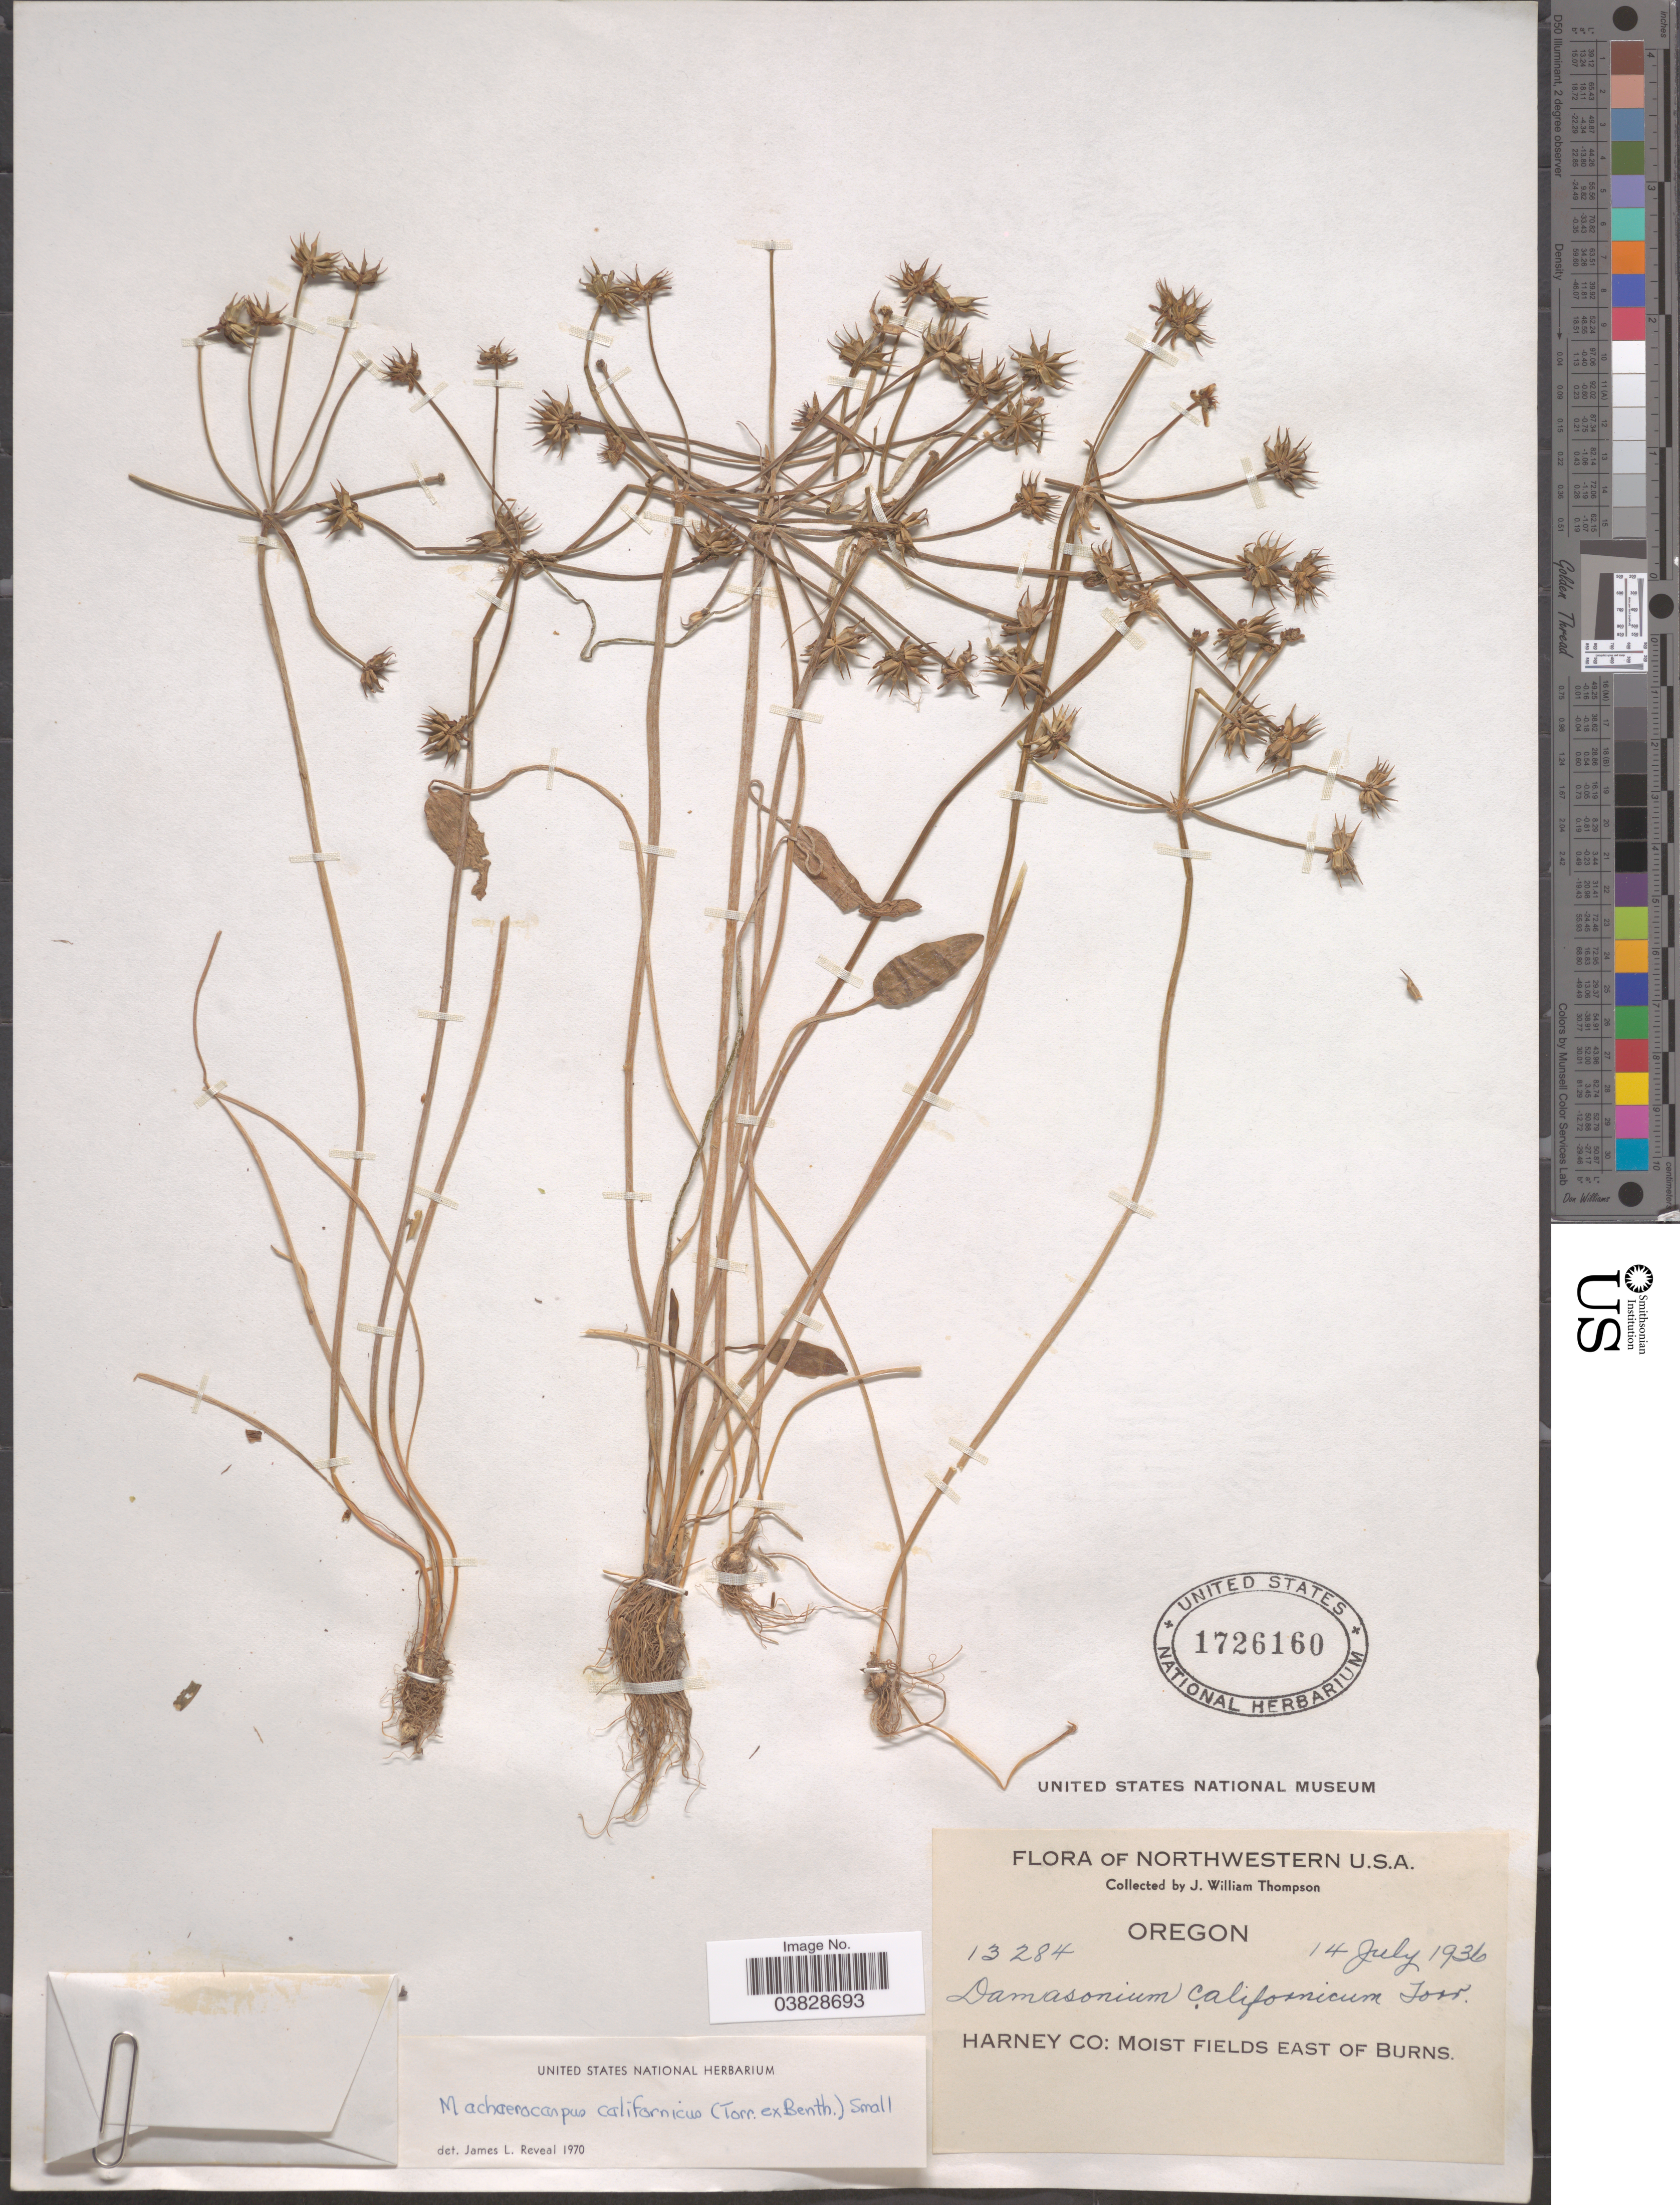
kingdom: Plantae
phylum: Tracheophyta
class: Liliopsida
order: Alismatales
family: Alismataceae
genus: Damasonium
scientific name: Damasonium californicum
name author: Torr.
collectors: J. W. Thompson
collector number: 13284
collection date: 1936-07-14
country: United States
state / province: Oregon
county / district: Harney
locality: Harney Co: Moist fields east of Burns.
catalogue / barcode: US 1726160